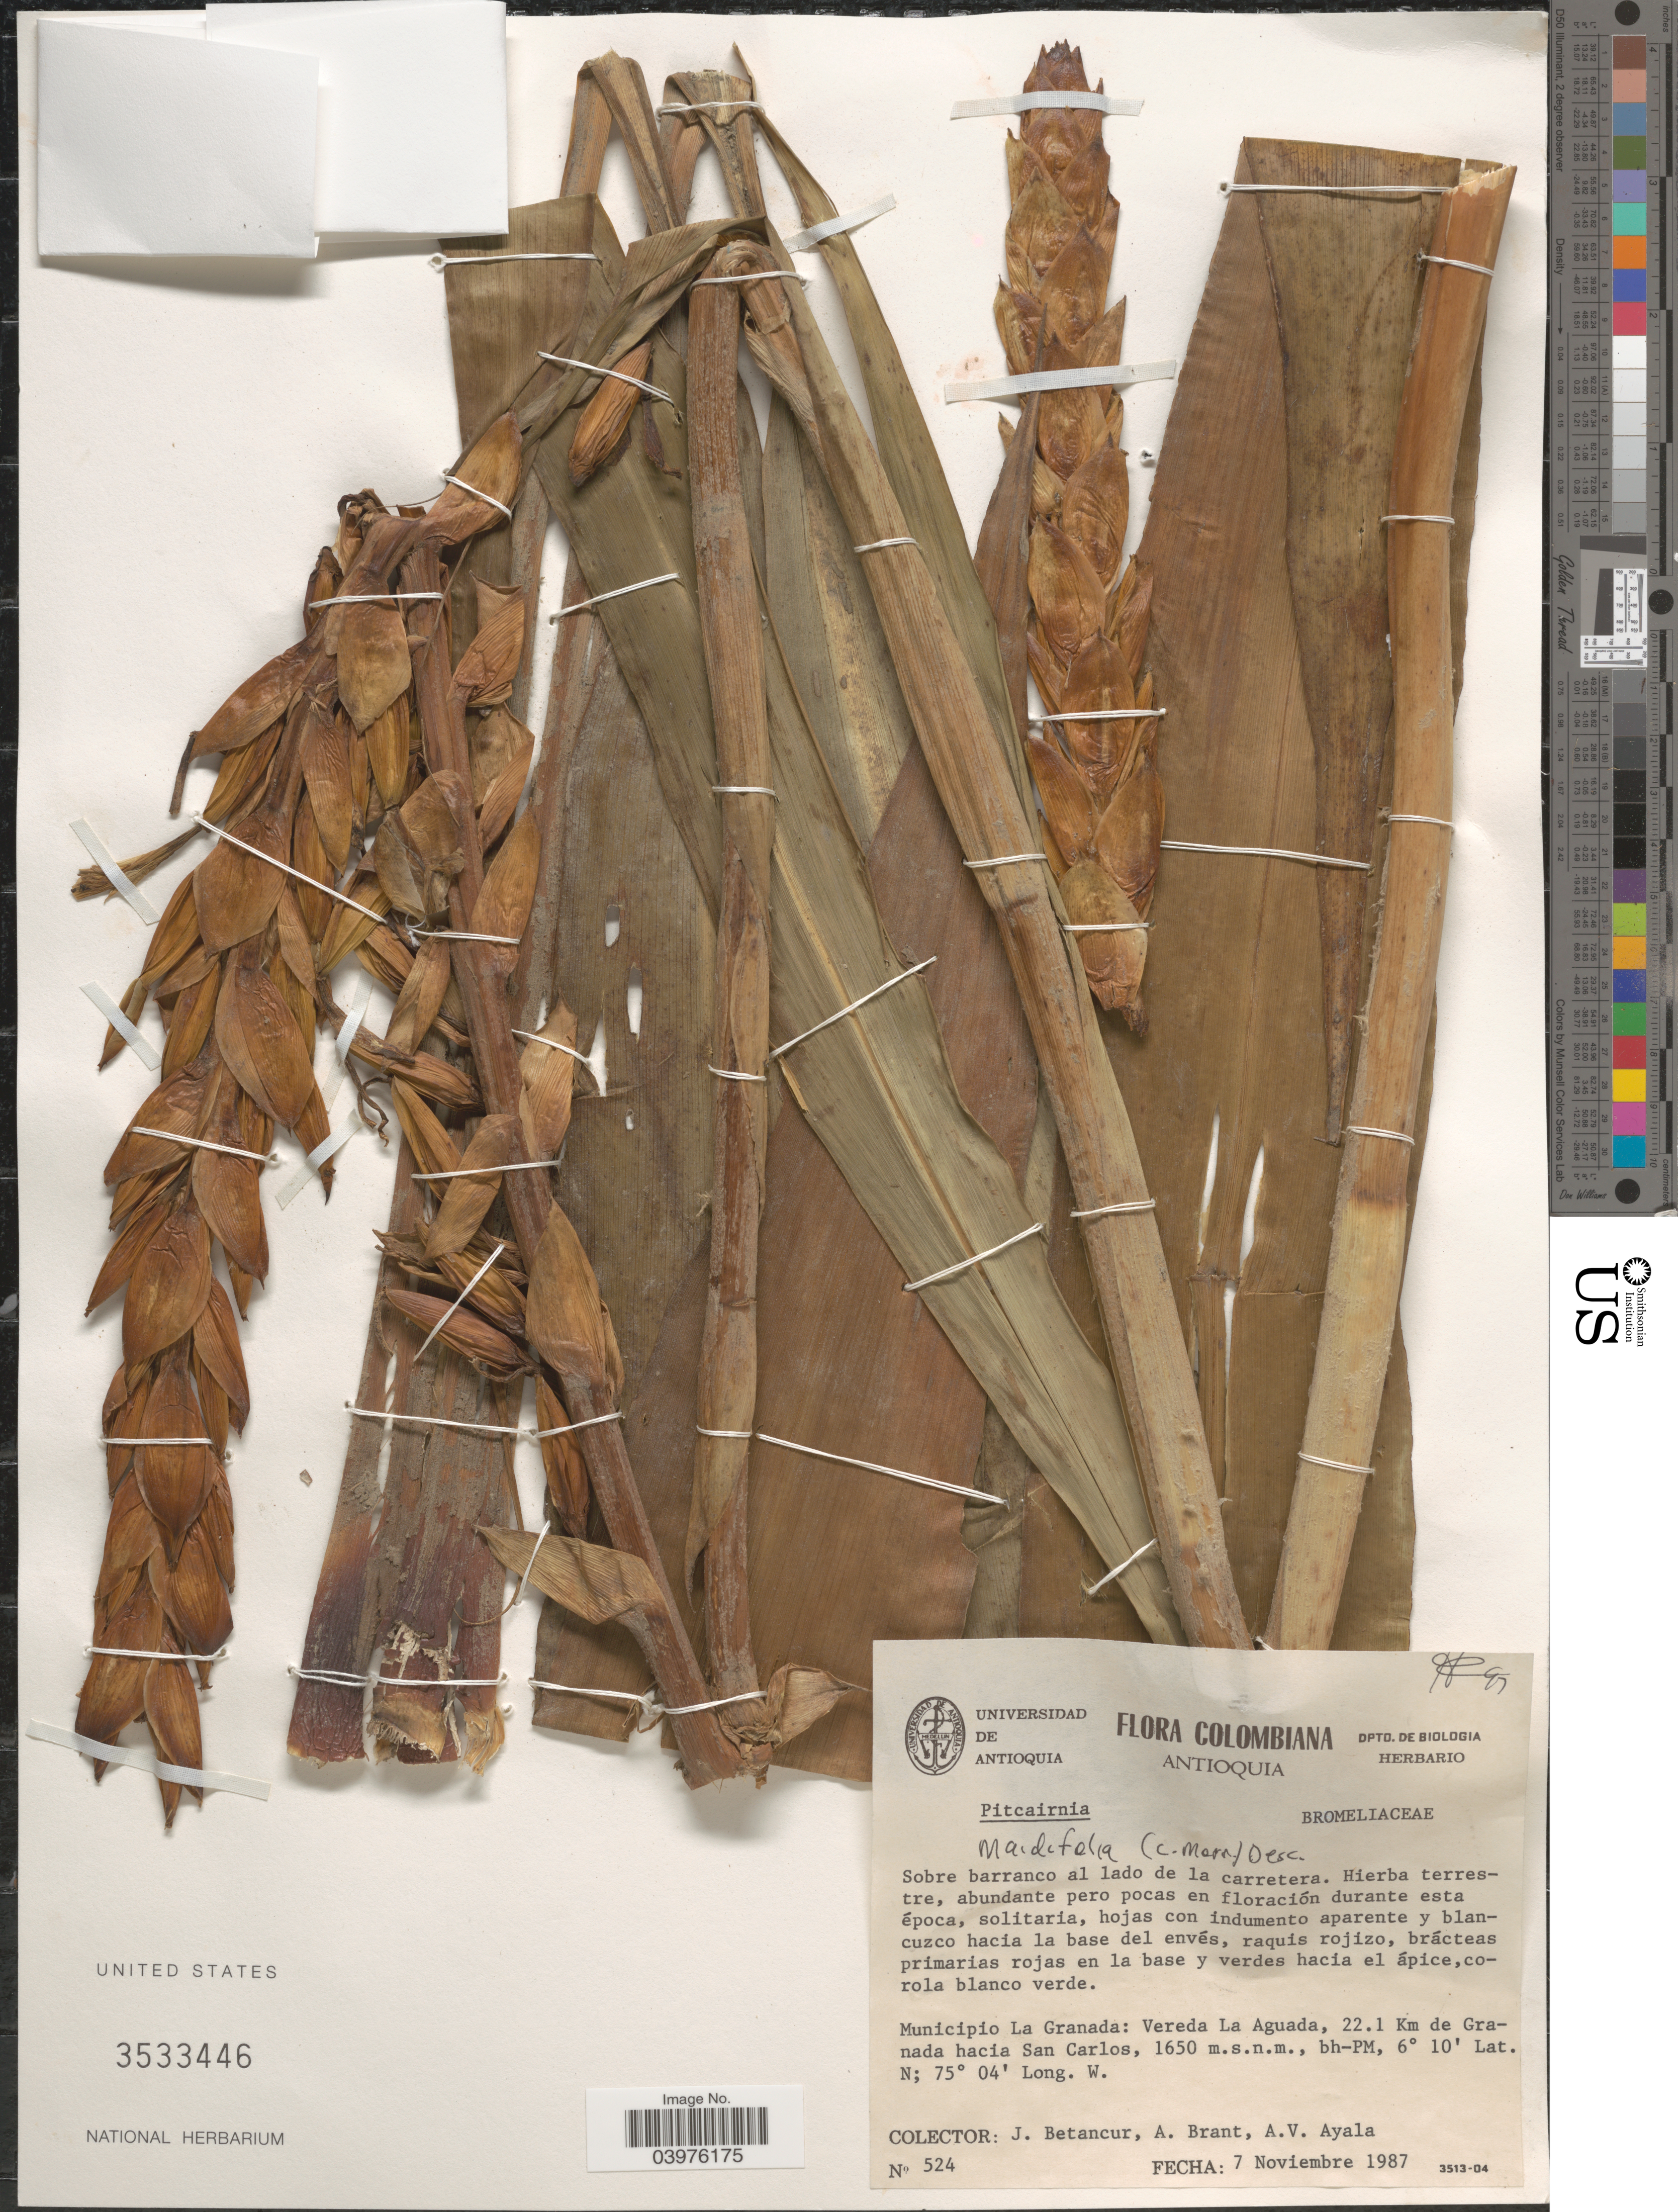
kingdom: Plantae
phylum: Tracheophyta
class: Liliopsida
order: Poales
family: Bromeliaceae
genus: Pitcairnia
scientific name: Pitcairnia maidifolia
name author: (C. Morren) Decne. ex Planch.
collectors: J. Betancur, A. Brant & A. V. Ayala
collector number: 524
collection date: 1987-11-07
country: Colombia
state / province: Antioquia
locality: Sobre barranco al lado de la carretera. Municipio La Granada: Vereda La Aguada, 22.1 Km de Granada hacia San Carlos.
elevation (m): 1650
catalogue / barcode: US 3533446